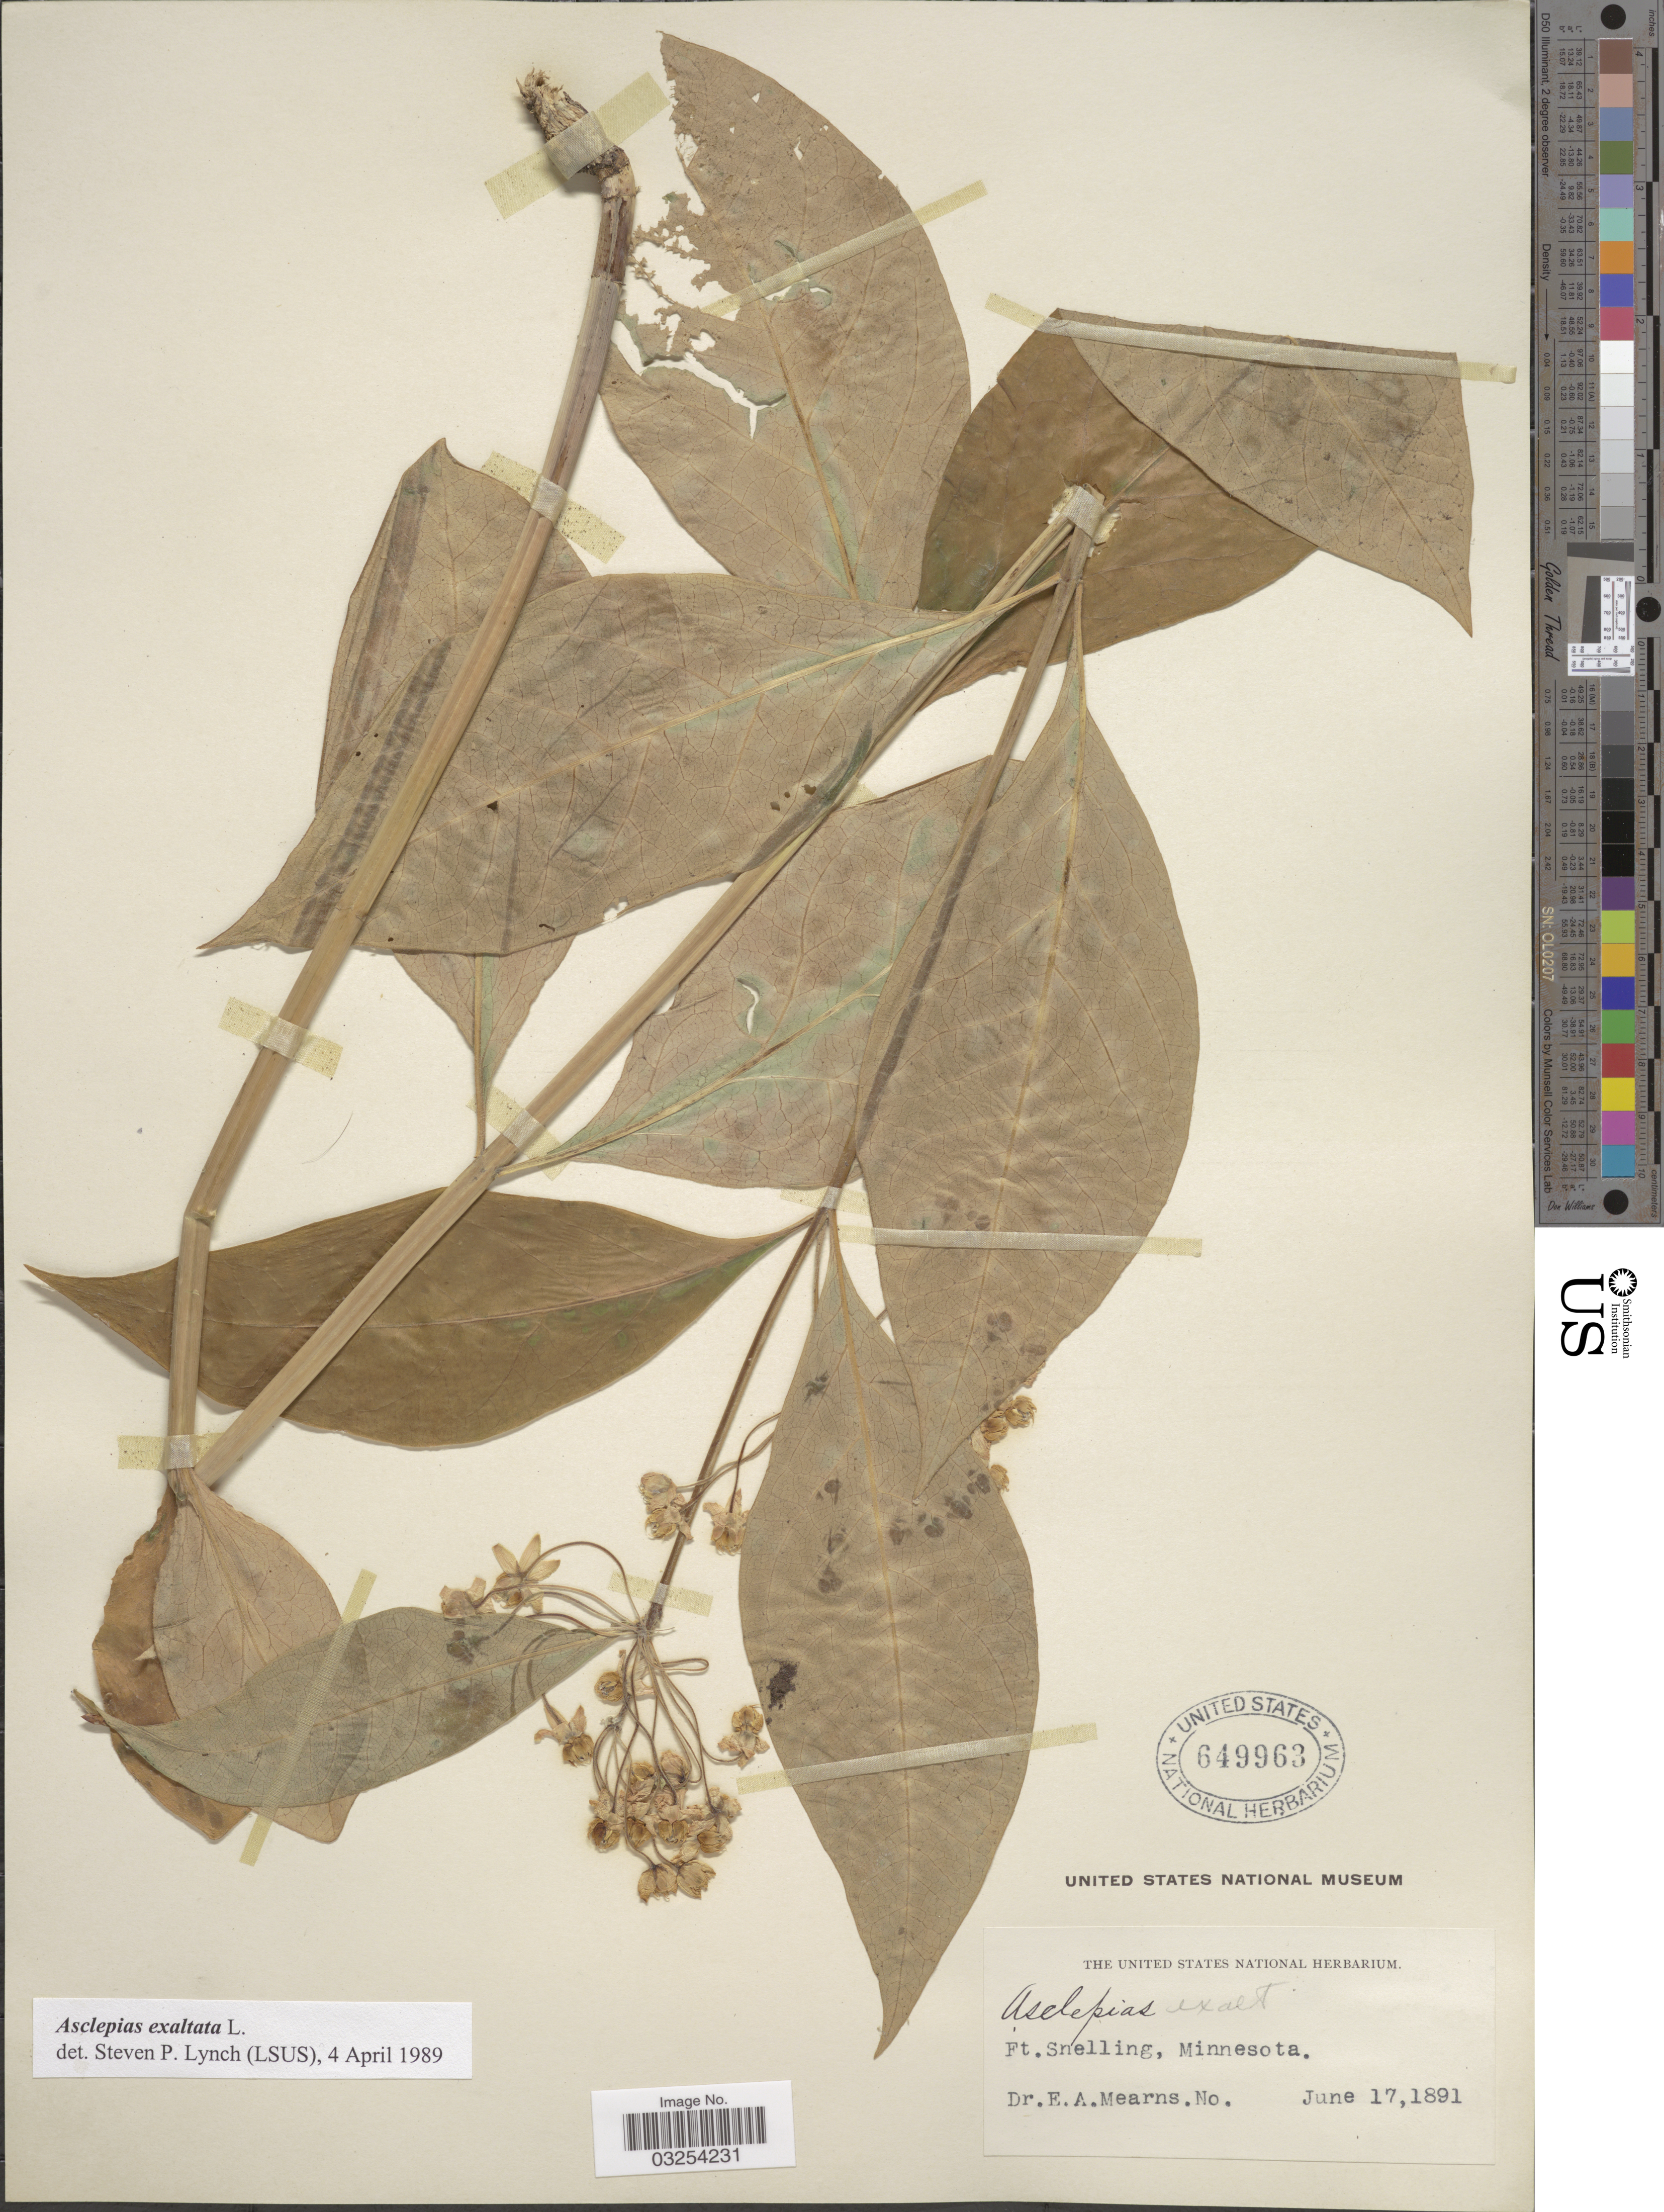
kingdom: Plantae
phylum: Tracheophyta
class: Magnoliopsida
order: Gentianales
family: Apocynaceae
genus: Asclepias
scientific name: Asclepias exaltata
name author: Muhl.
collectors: E. A. Mearns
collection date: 1891-06-17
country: United States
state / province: Minnesota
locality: Ft. Snelling.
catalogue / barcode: US 649963